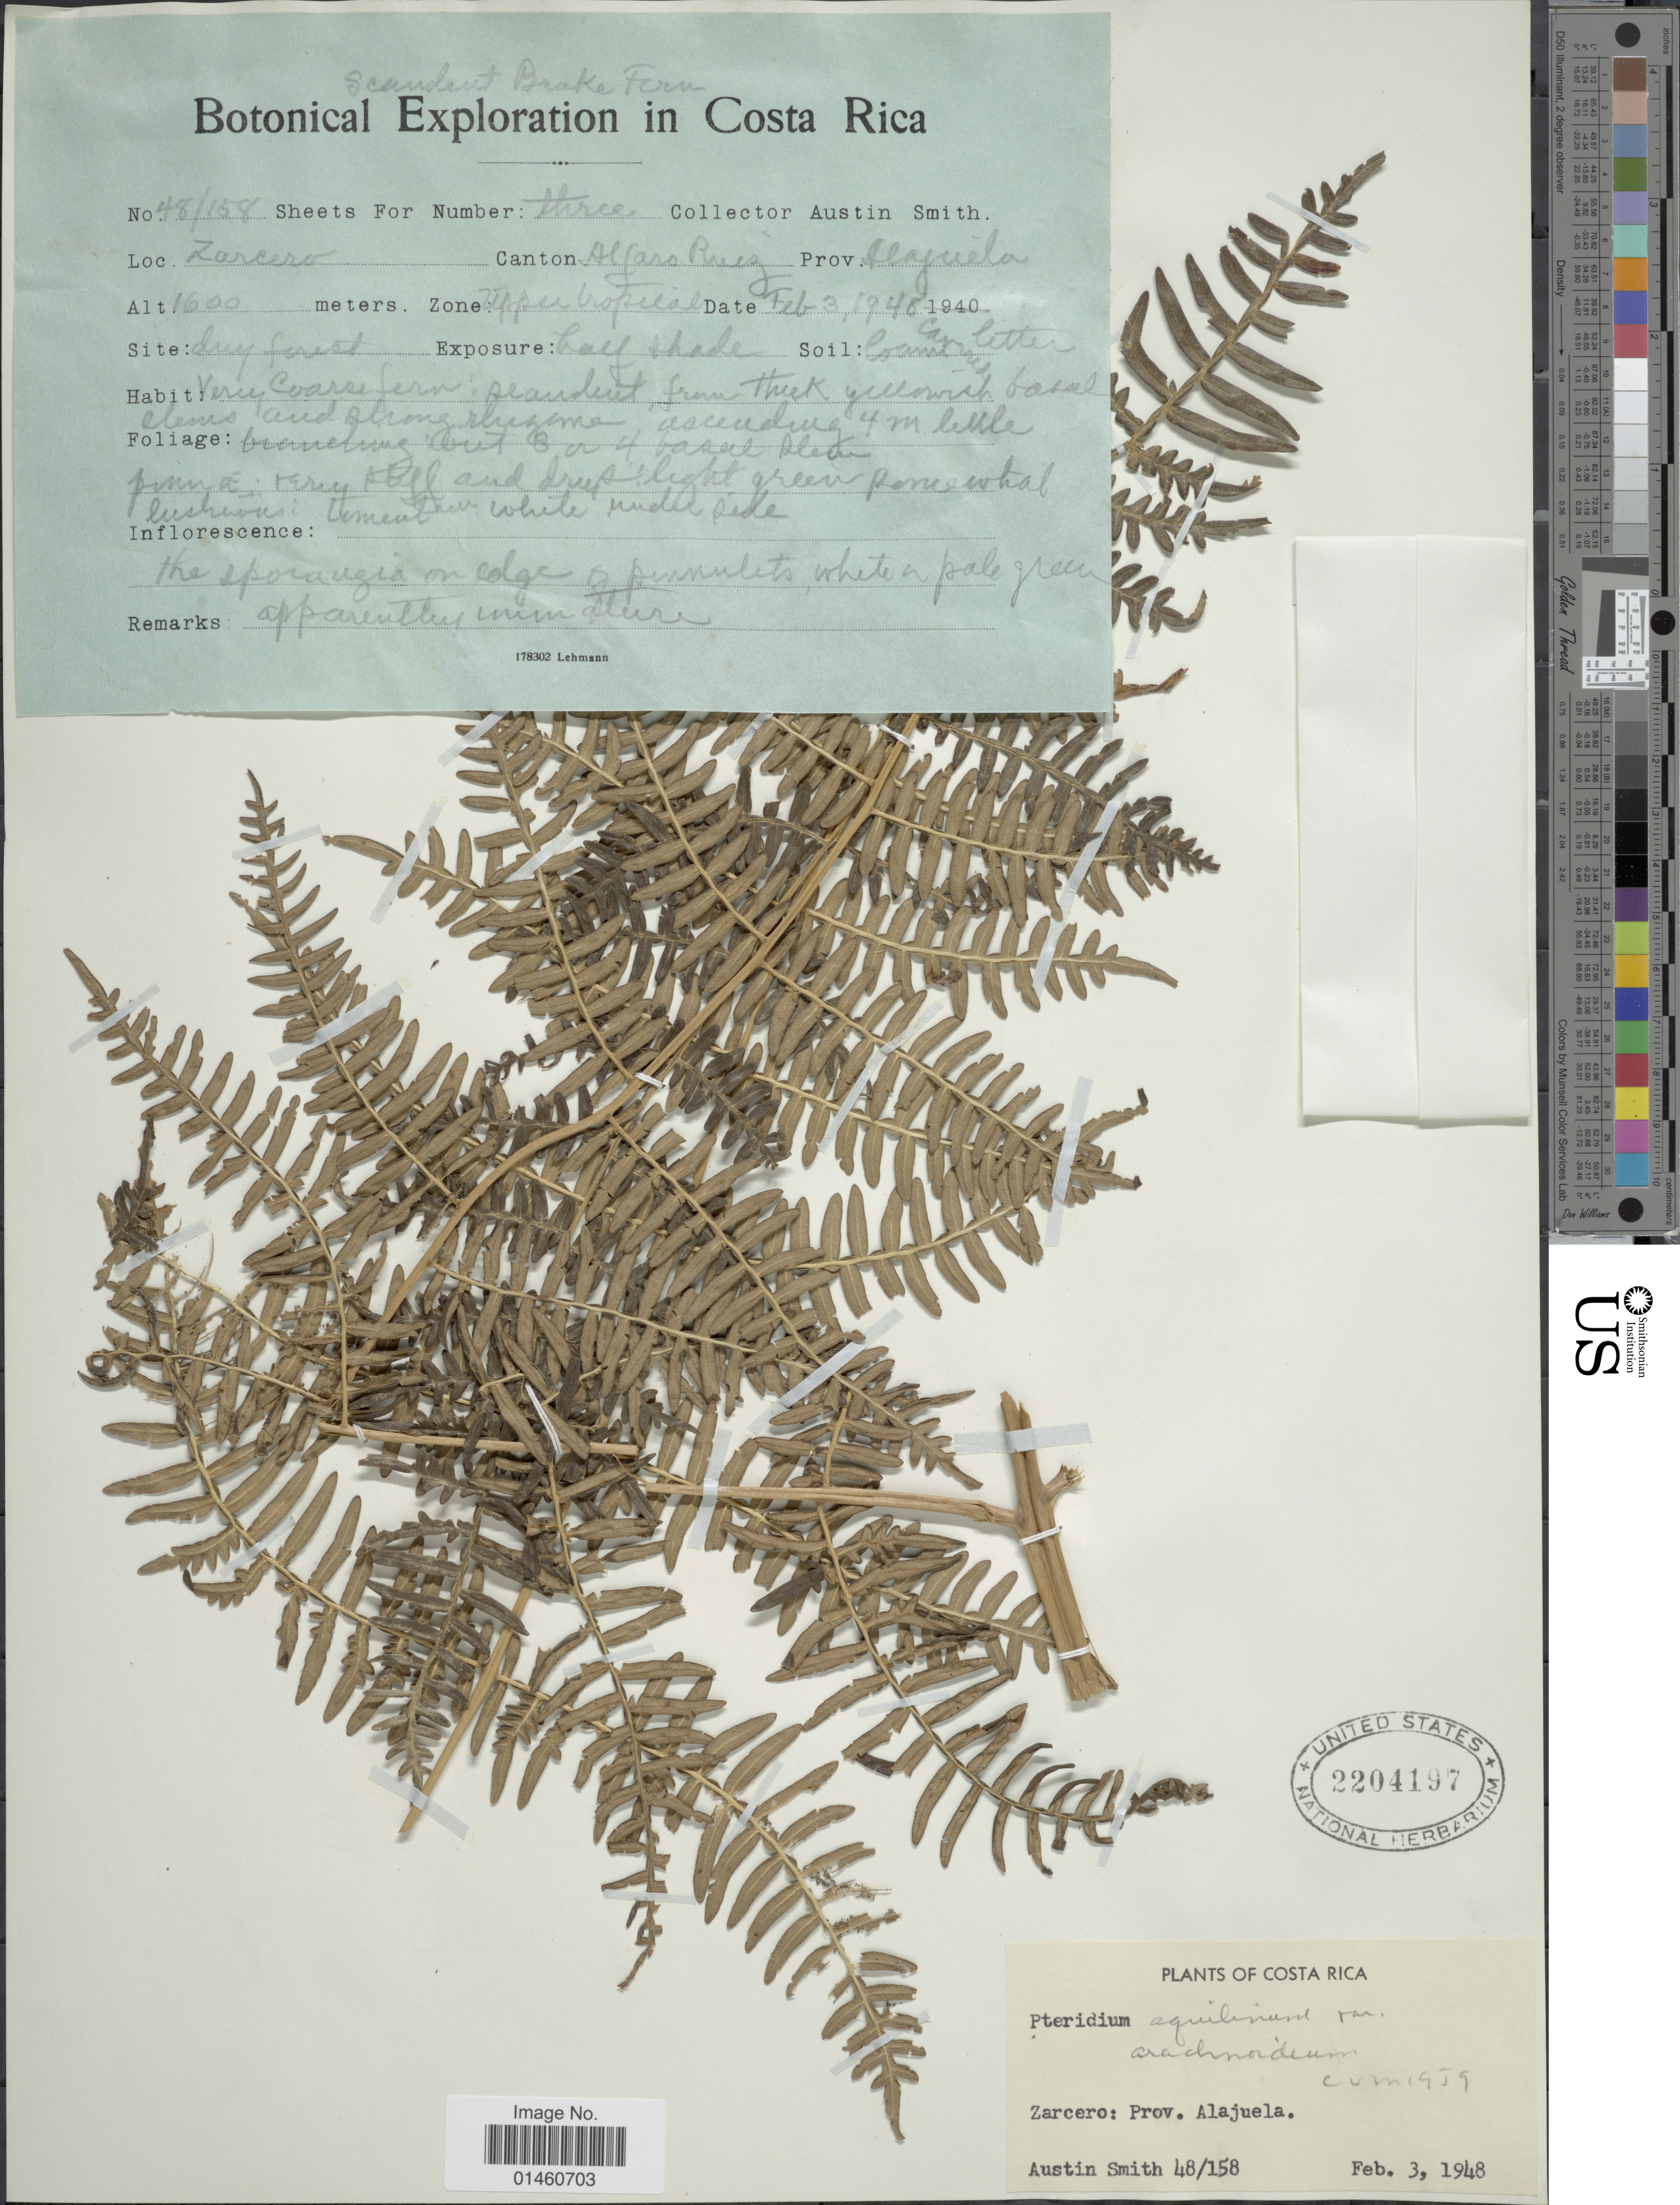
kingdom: Plantae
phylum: Tracheophyta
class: Polypodiopsida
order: Polypodiales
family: Dennstaedtiaceae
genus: Pteridium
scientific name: Pteridium aquilinum var. arachnoideum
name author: (Kaulf.) Herter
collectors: Aust P. Smith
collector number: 48/158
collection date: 1948-02-03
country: Costa Rica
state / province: Alajuela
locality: Zarcero, Canton Alfaro Ruez, Upper Tropical zone.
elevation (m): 1600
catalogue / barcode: US 2204197